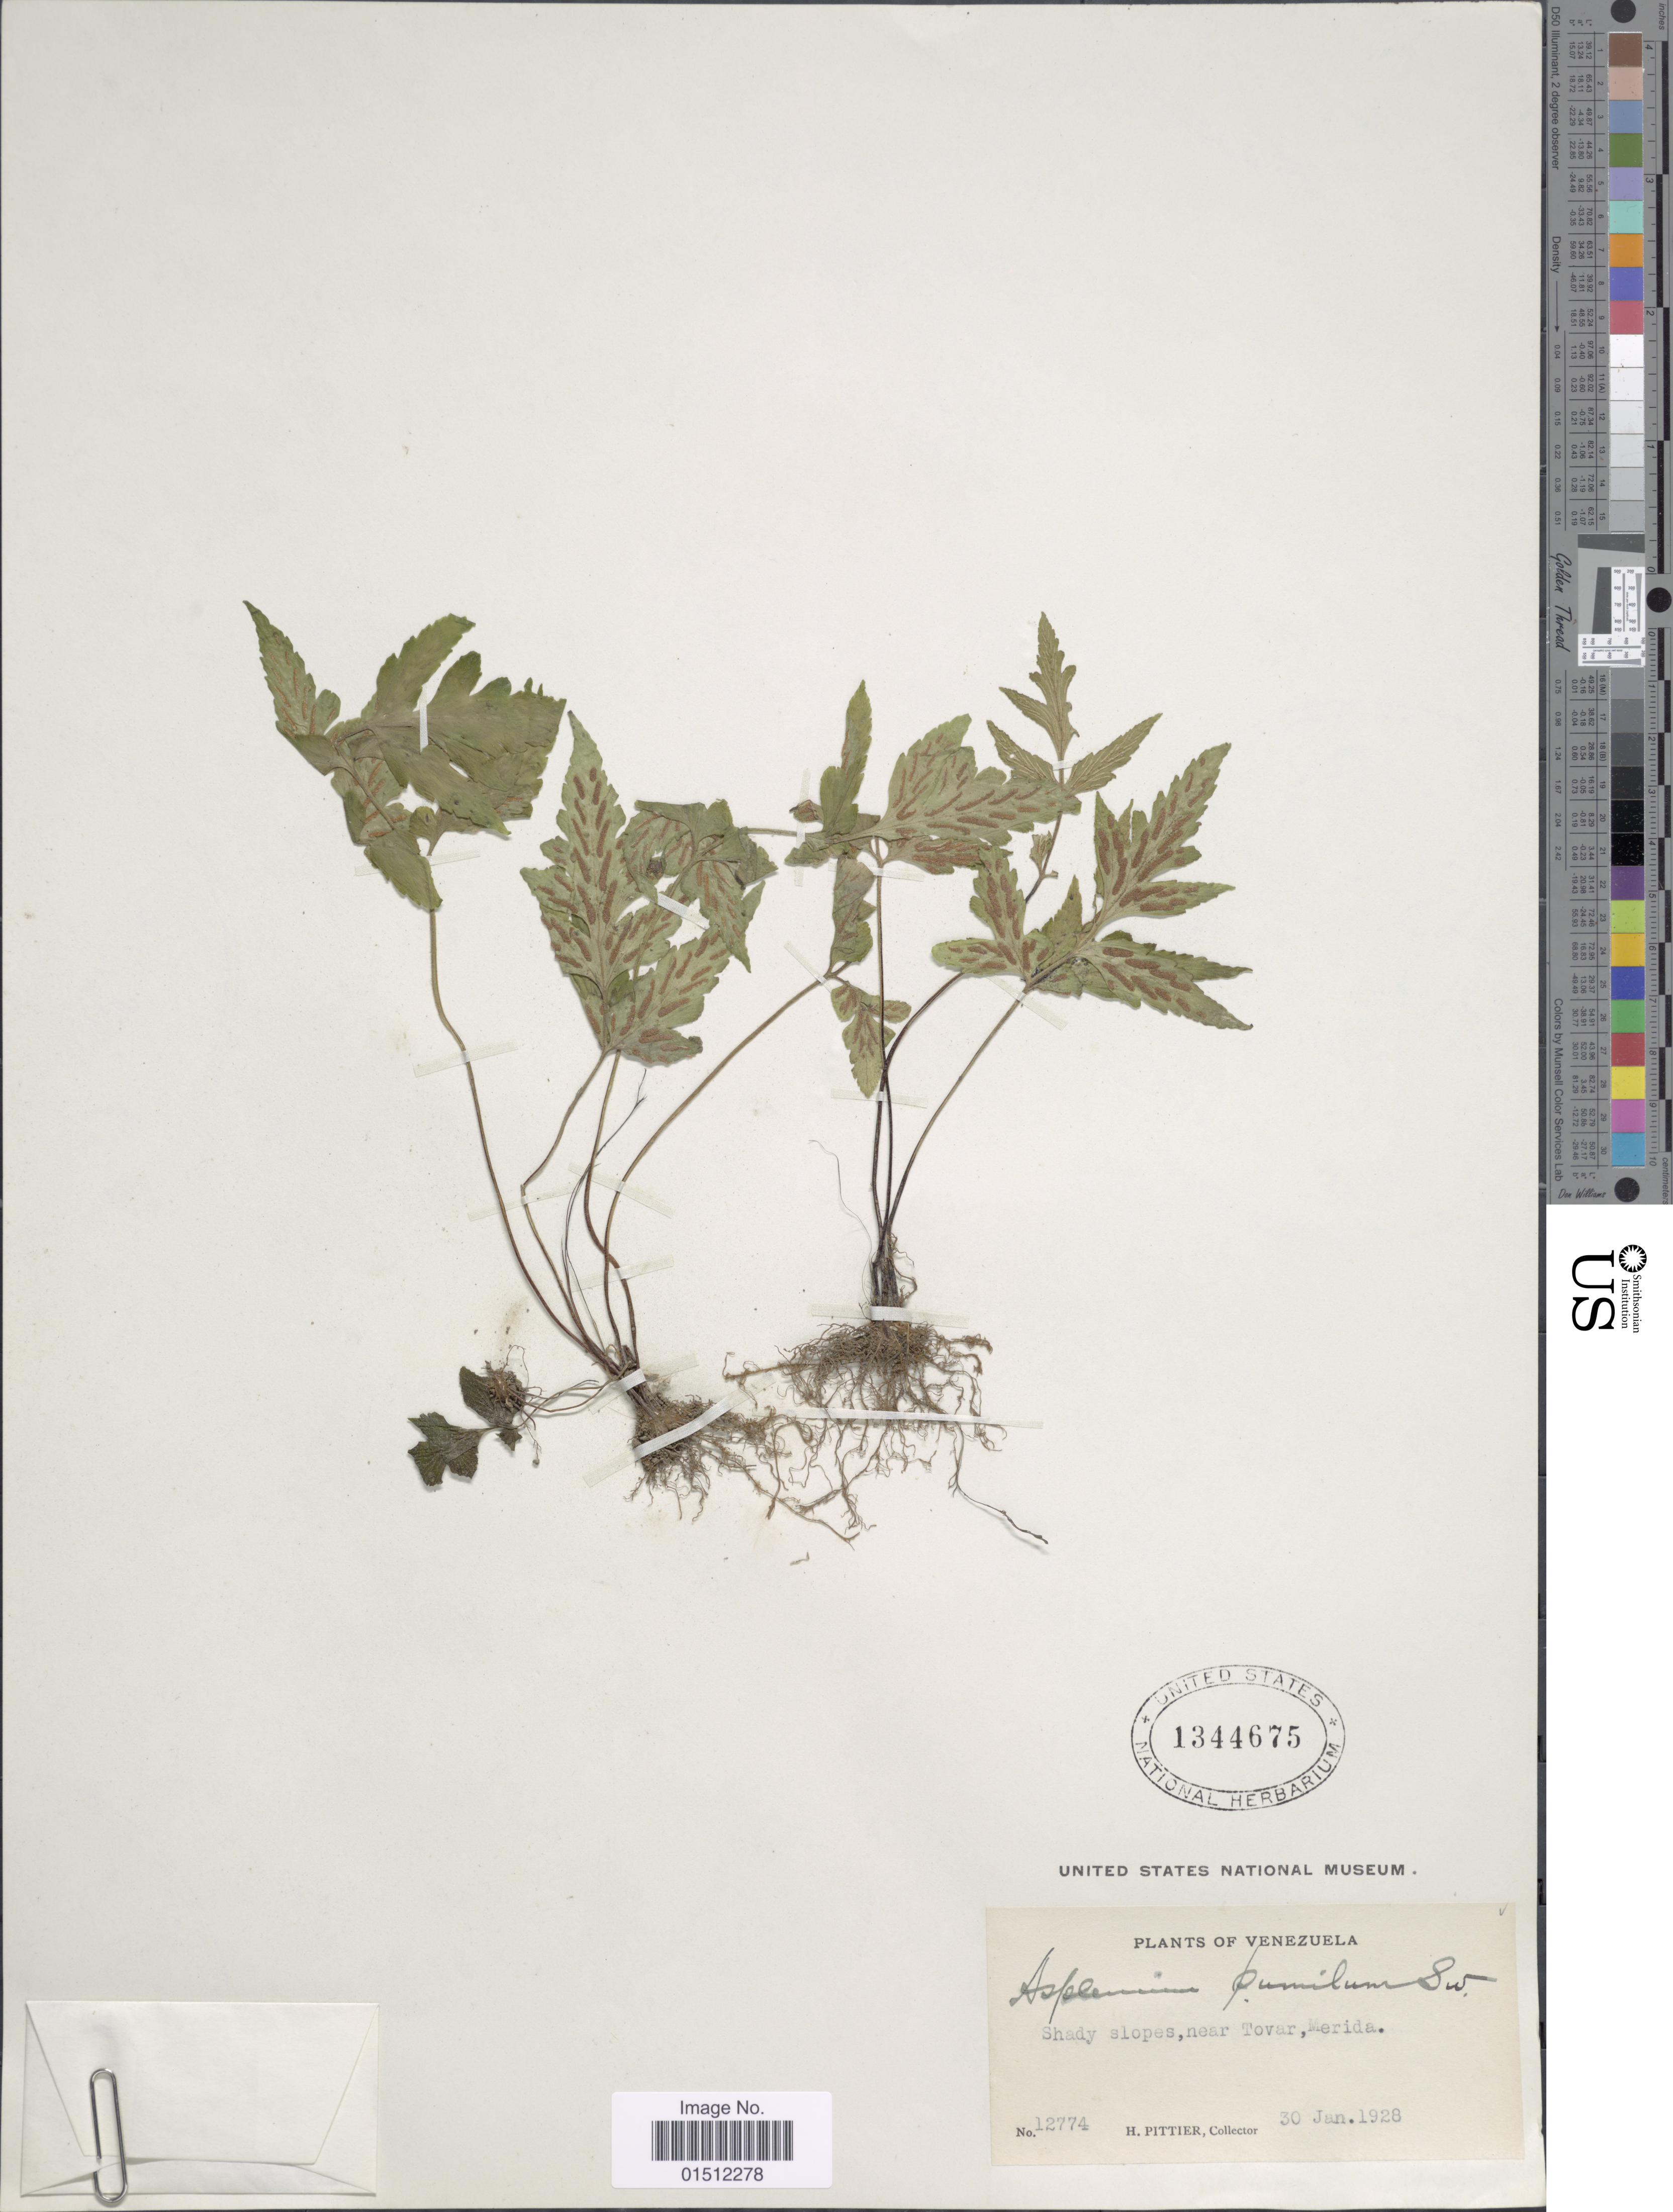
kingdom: Plantae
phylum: Tracheophyta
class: Polypodiopsida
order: Polypodiales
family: Aspleniaceae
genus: Asplenium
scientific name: Asplenium pumilum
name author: Sw.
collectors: H. F. Pittier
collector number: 12774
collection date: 1928-01-30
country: Venezuela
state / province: Mérida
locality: Shady slopes, near Tovar, Merida.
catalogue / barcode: US 1344675